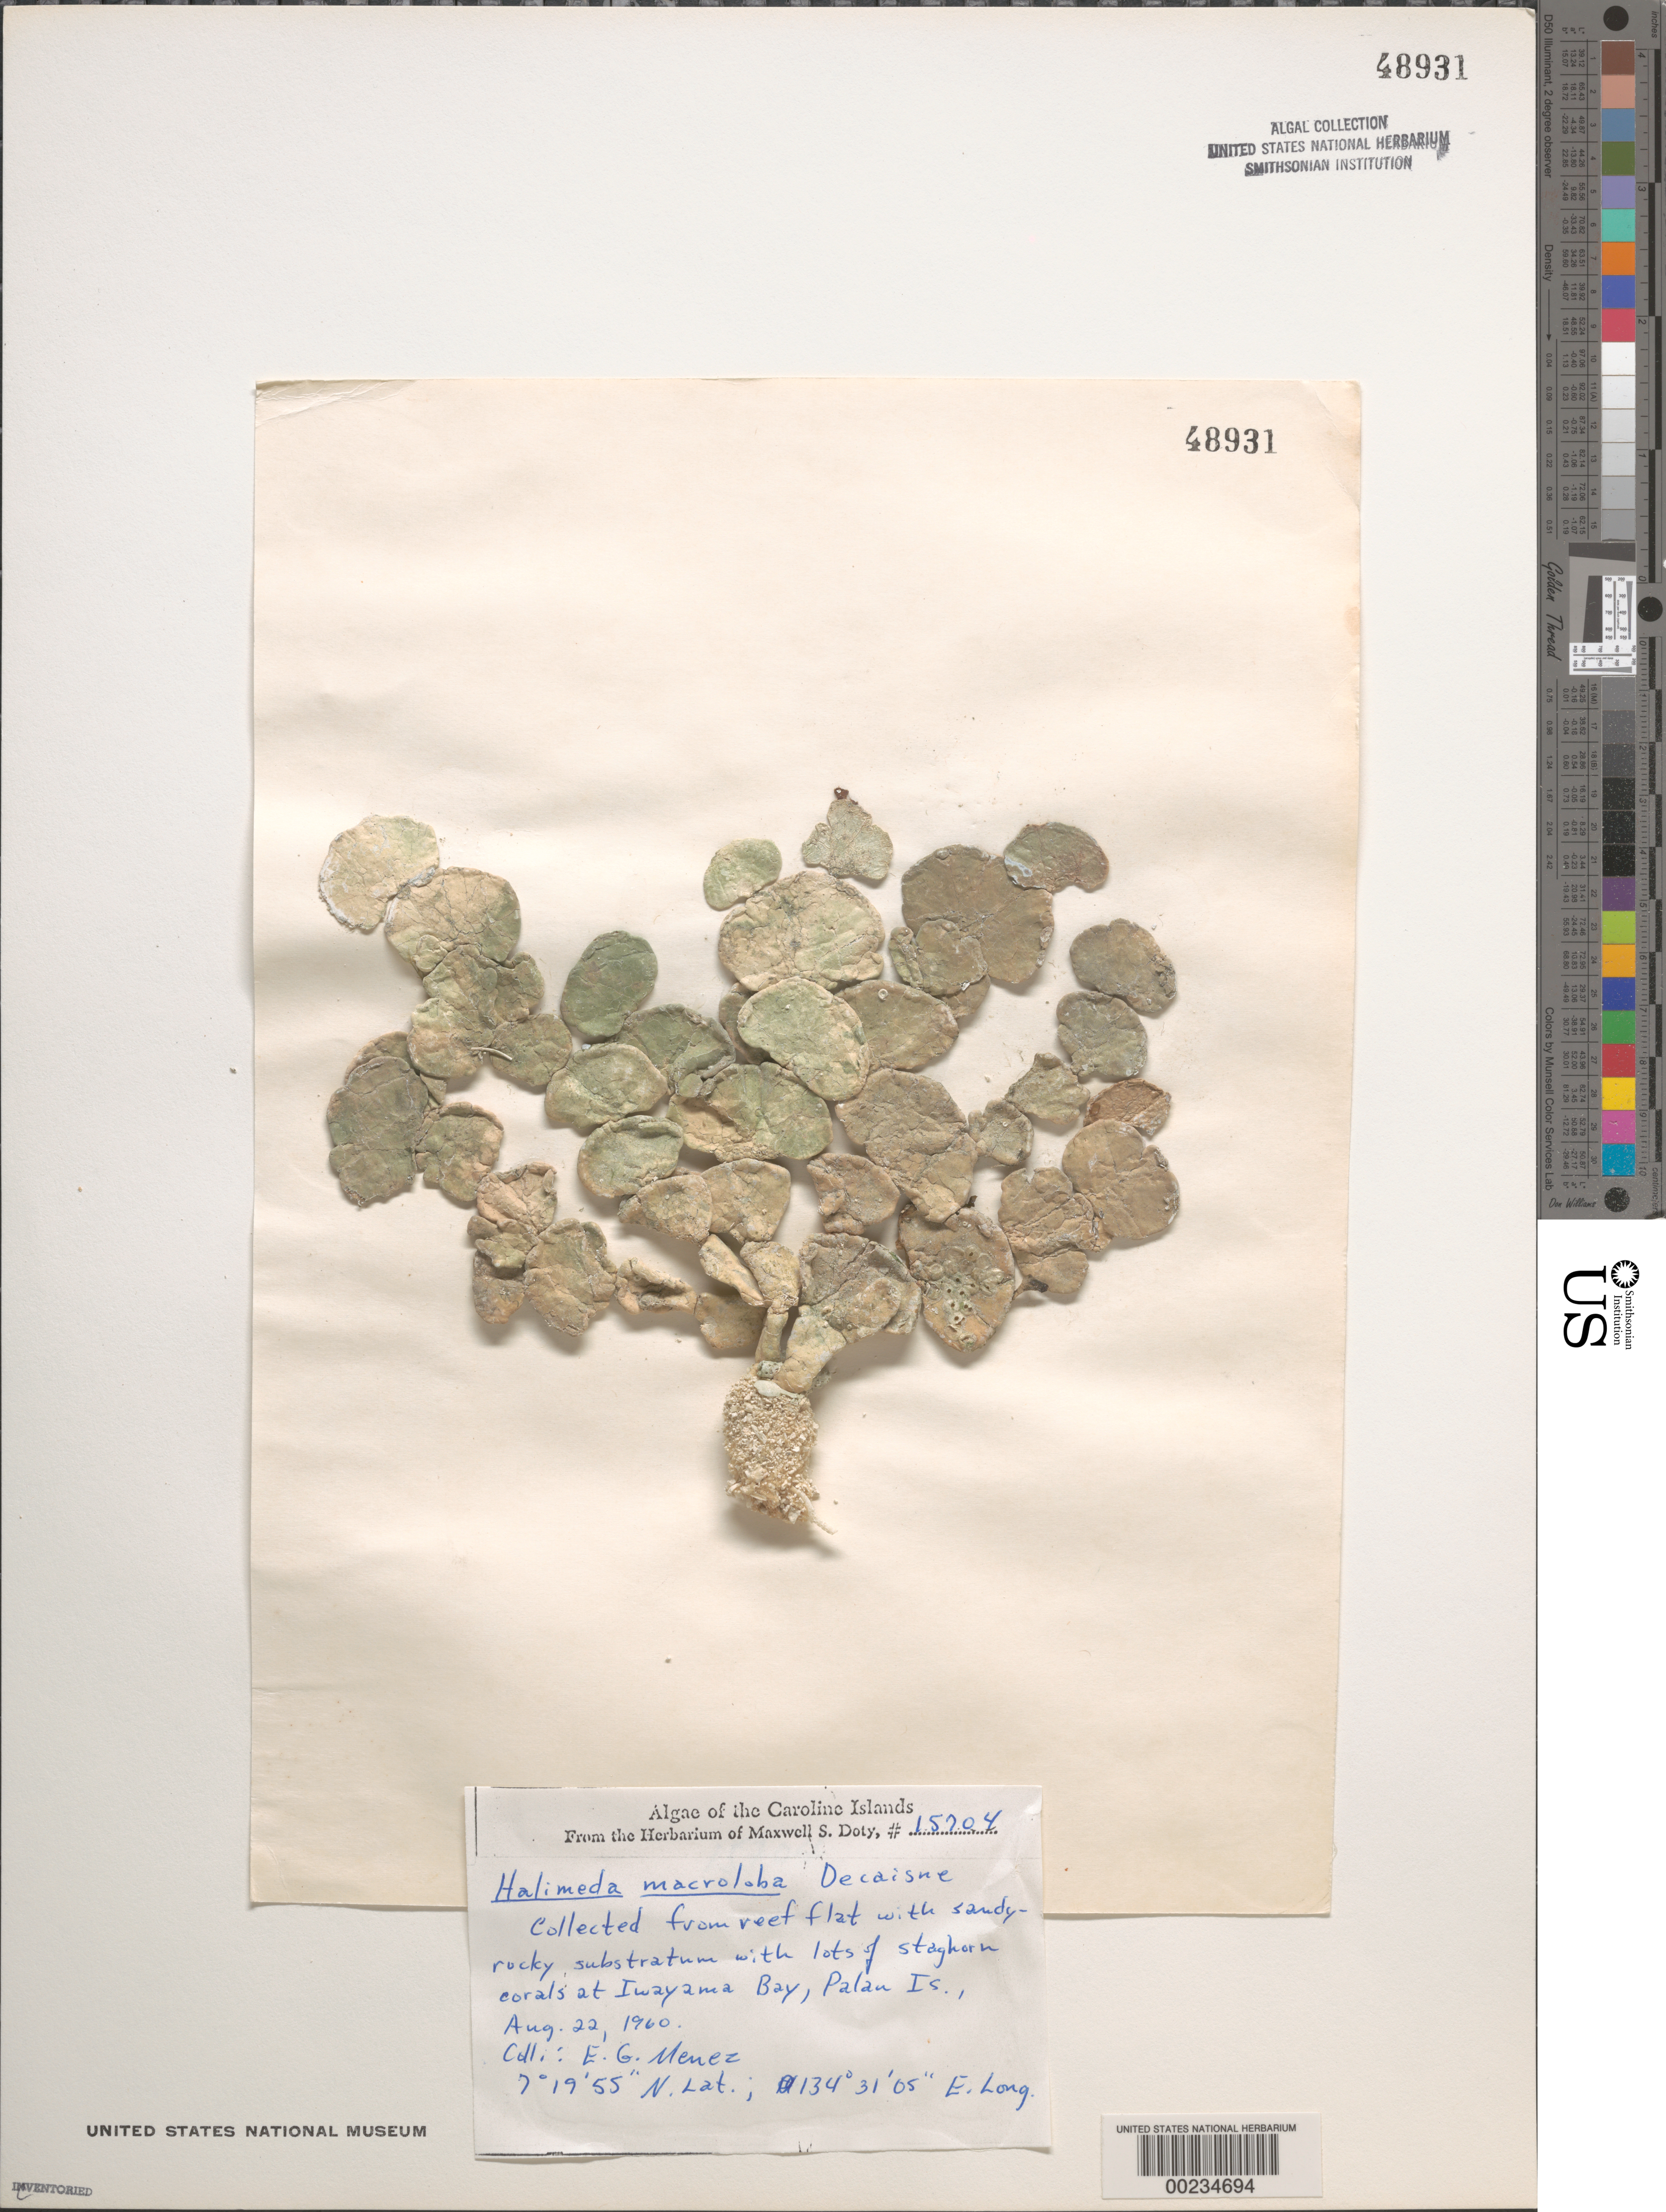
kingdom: Plantae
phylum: Chlorophyta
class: Ulvophyceae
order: Bryopsidales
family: Halimedaceae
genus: Halimeda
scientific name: Halimeda macroloba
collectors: Meñez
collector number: MSD 15704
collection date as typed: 22 Aug 1960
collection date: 1960-08-22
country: Palau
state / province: Koror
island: Oreor (Koror)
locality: Iwayama Bay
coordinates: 7 19' 55" N, 134 31' 05" E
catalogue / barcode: US 48931